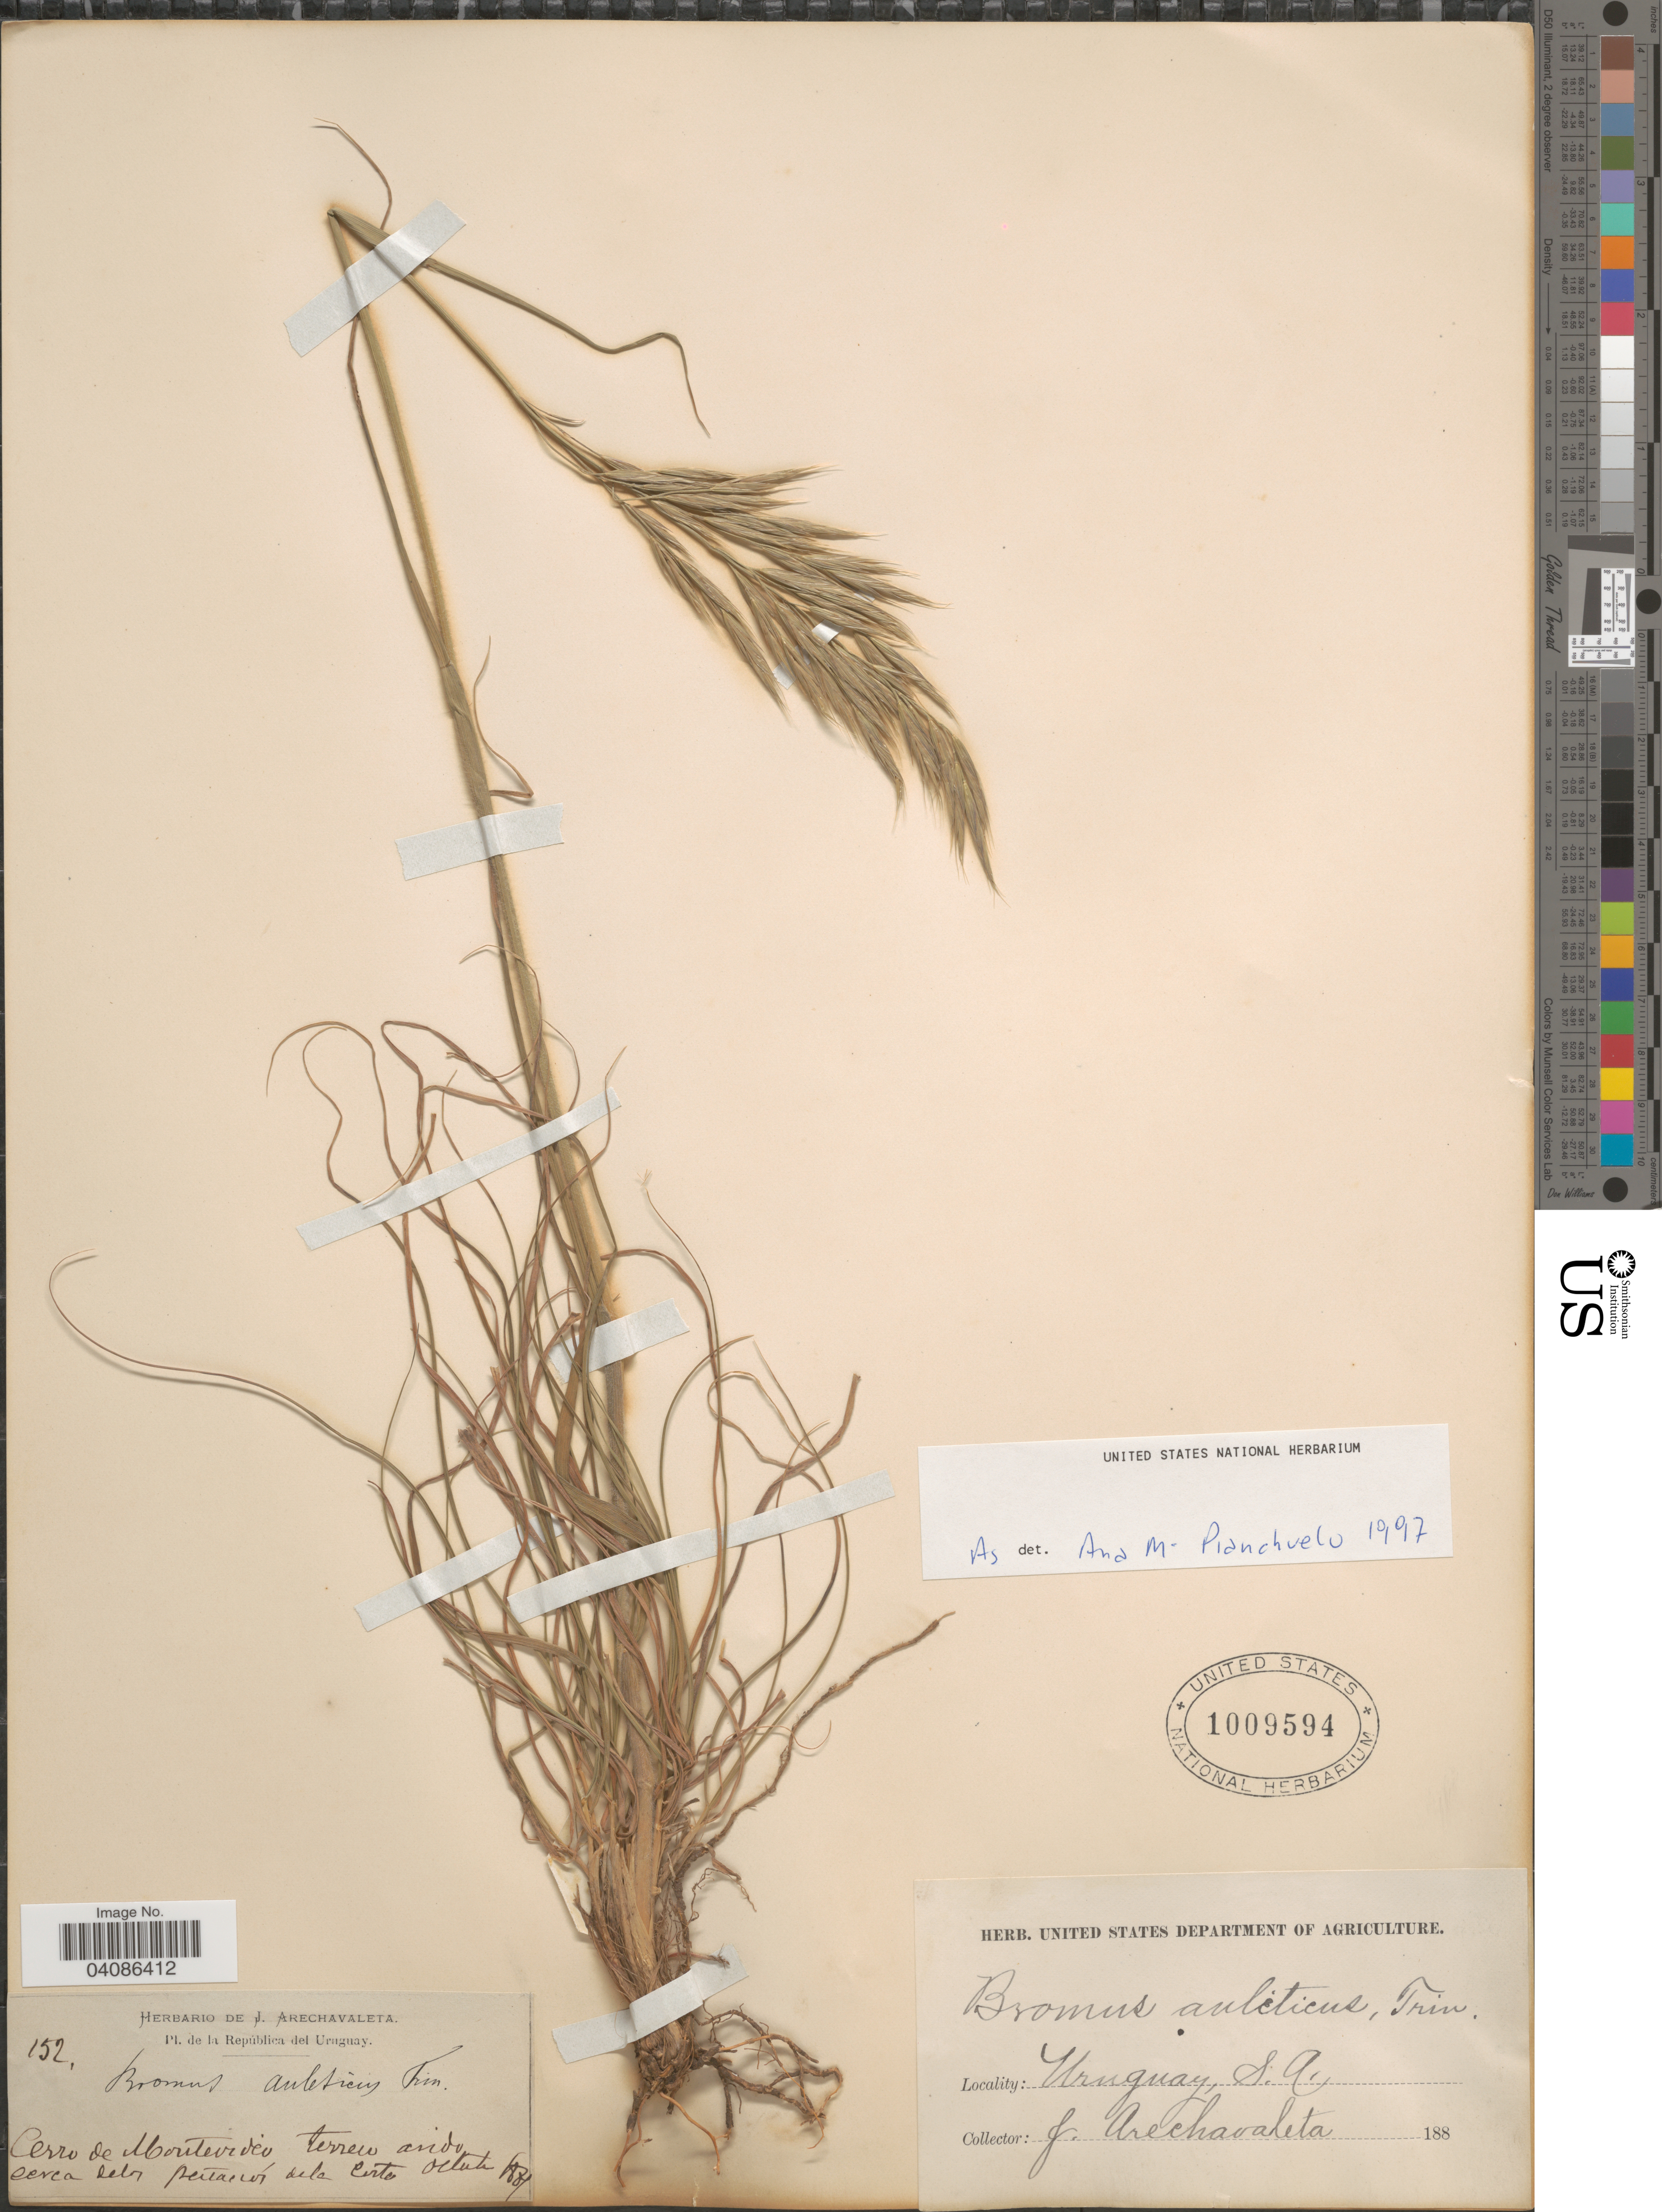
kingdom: Plantae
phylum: Tracheophyta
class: Liliopsida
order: Poales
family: Poaceae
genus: Bromus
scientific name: Bromus auleticus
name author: Trin. ex Nees in Mart.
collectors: J. Arechavaleta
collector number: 152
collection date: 1881-10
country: Uruguay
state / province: Montevideo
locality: República de Uruguay. Cerro de Montevideo, terreo arido cerca delos peitaciós dela certo. S.A.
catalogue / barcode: US 1009594